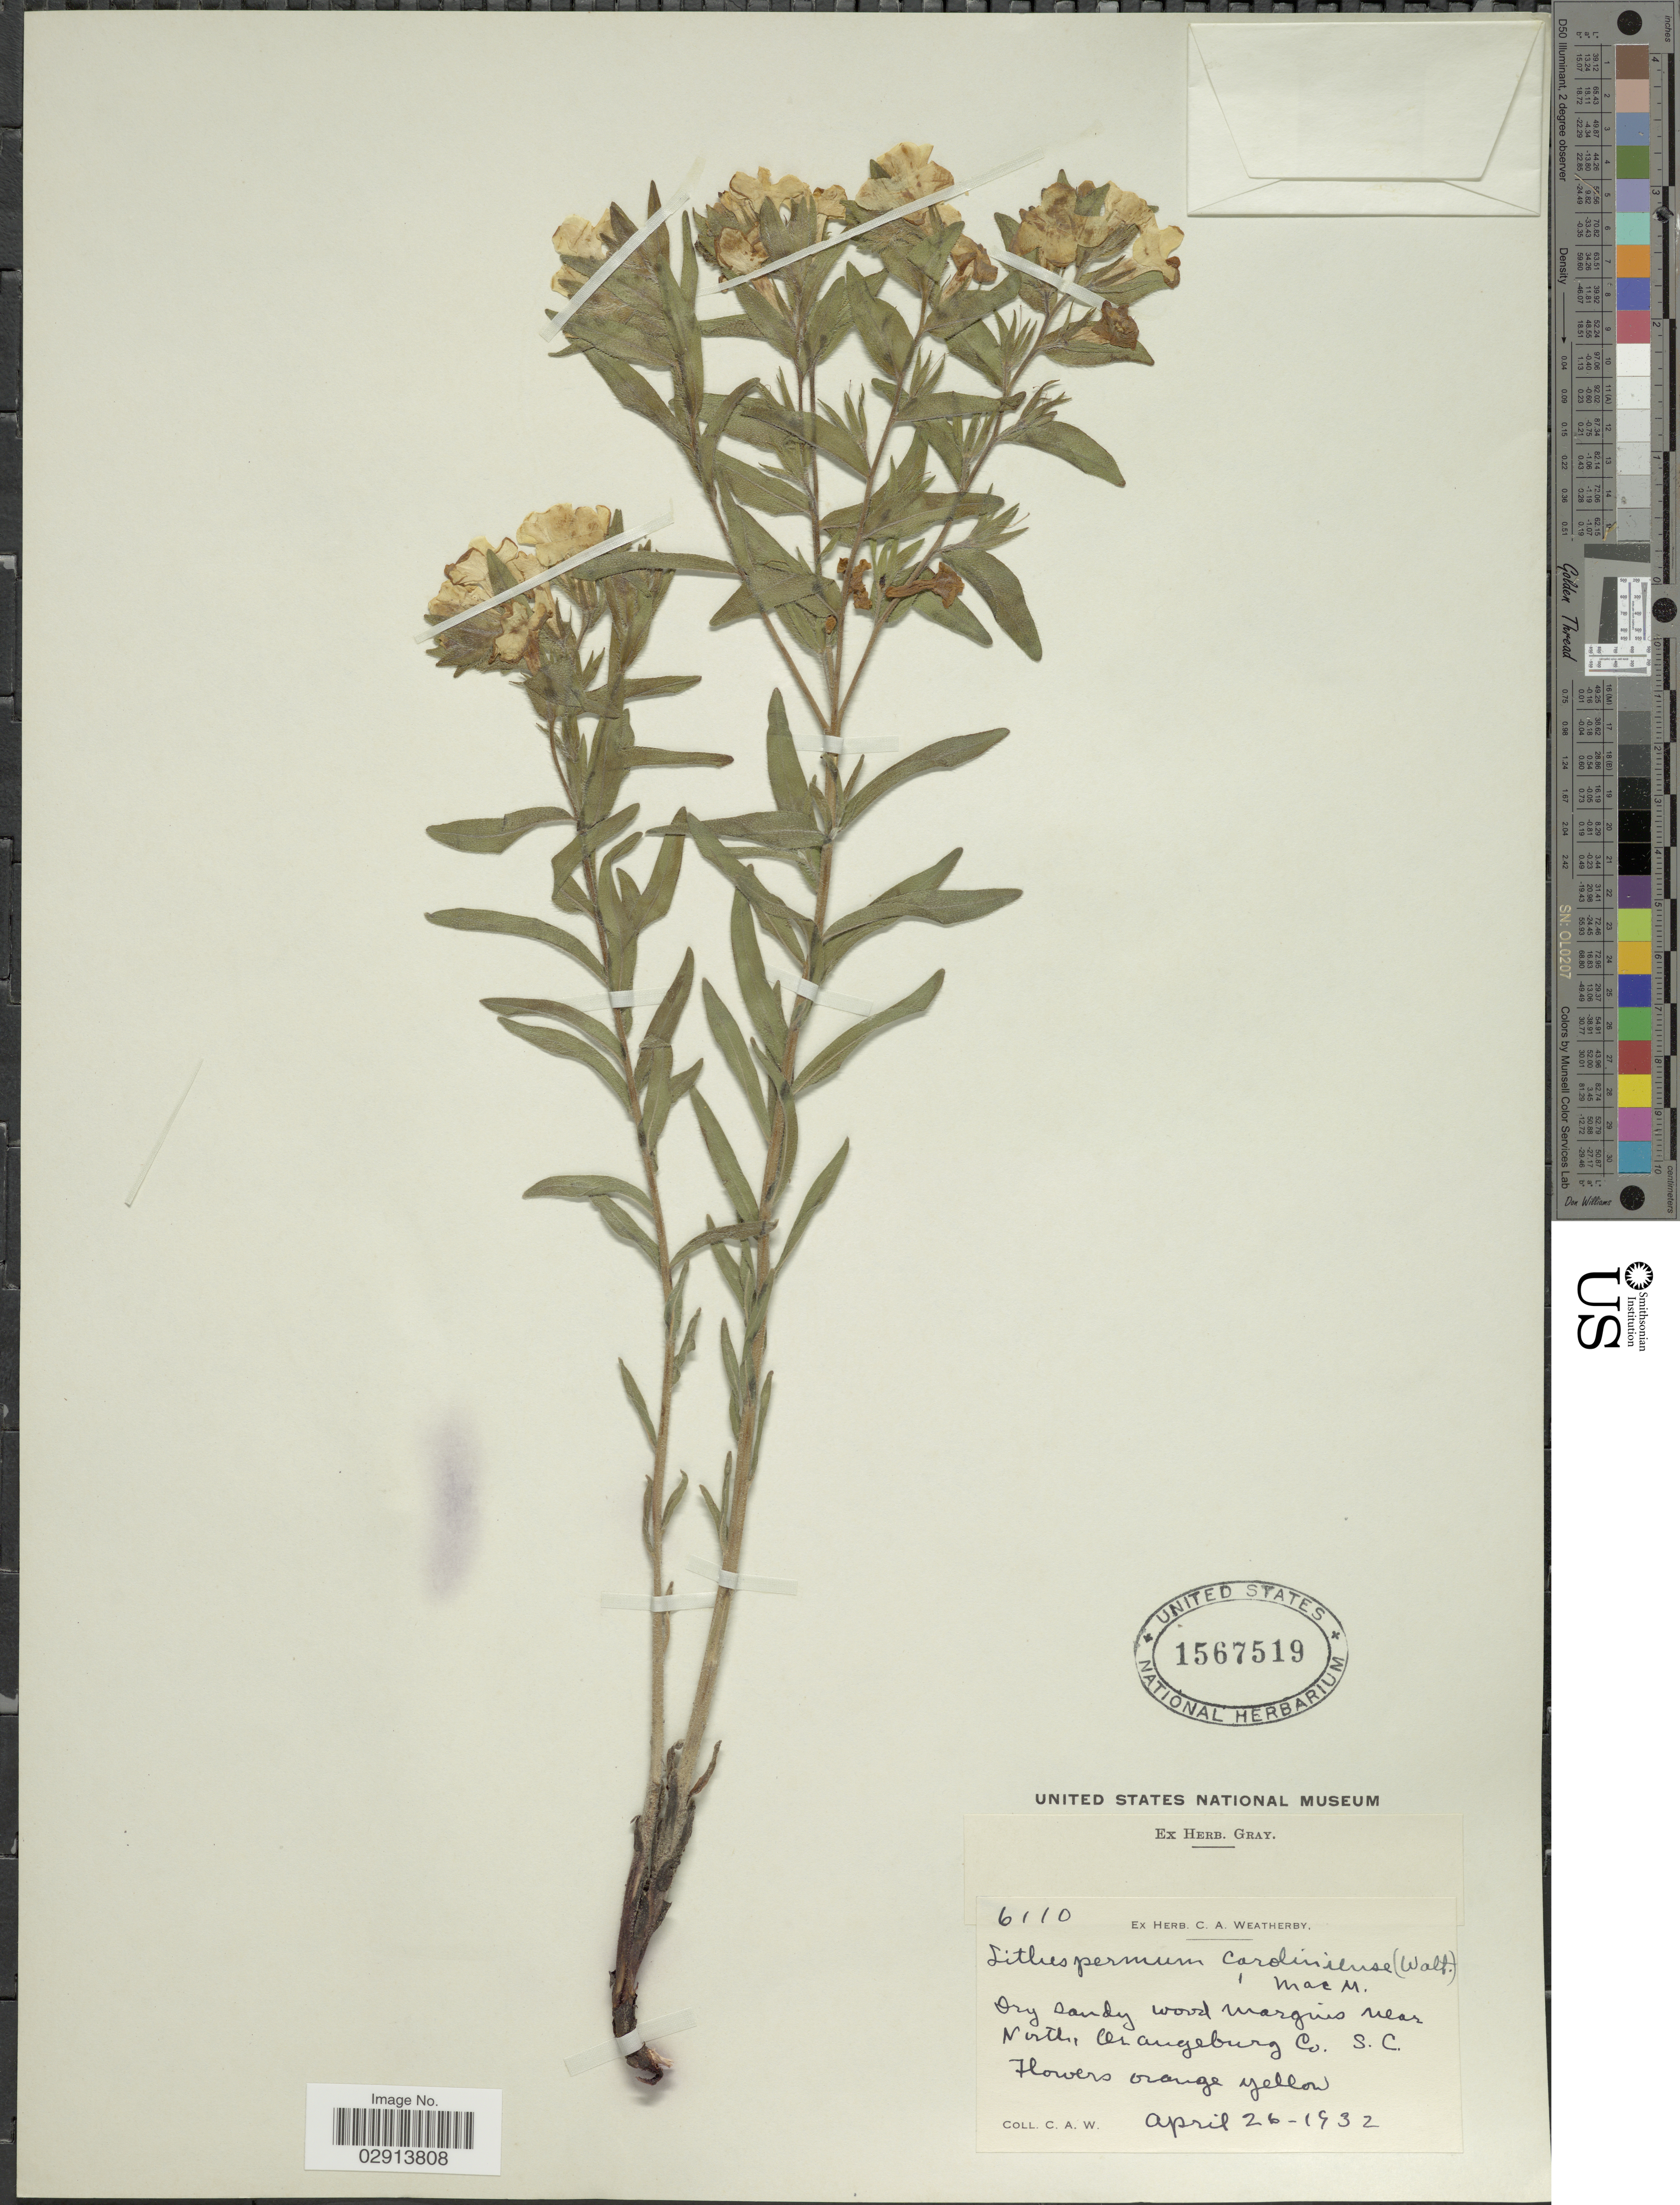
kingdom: Plantae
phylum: Tracheophyta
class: Magnoliopsida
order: Boraginales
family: Boraginaceae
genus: Lithospermum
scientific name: Lithospermum caroliniense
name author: (J.F. Gmel.) MacMill.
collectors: C. A. Weatherby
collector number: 6110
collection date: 1932-04-26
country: United States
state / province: South Carolina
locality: Dry sandy wood margins near North, Orangeburg Co. S.C.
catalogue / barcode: US 1567519